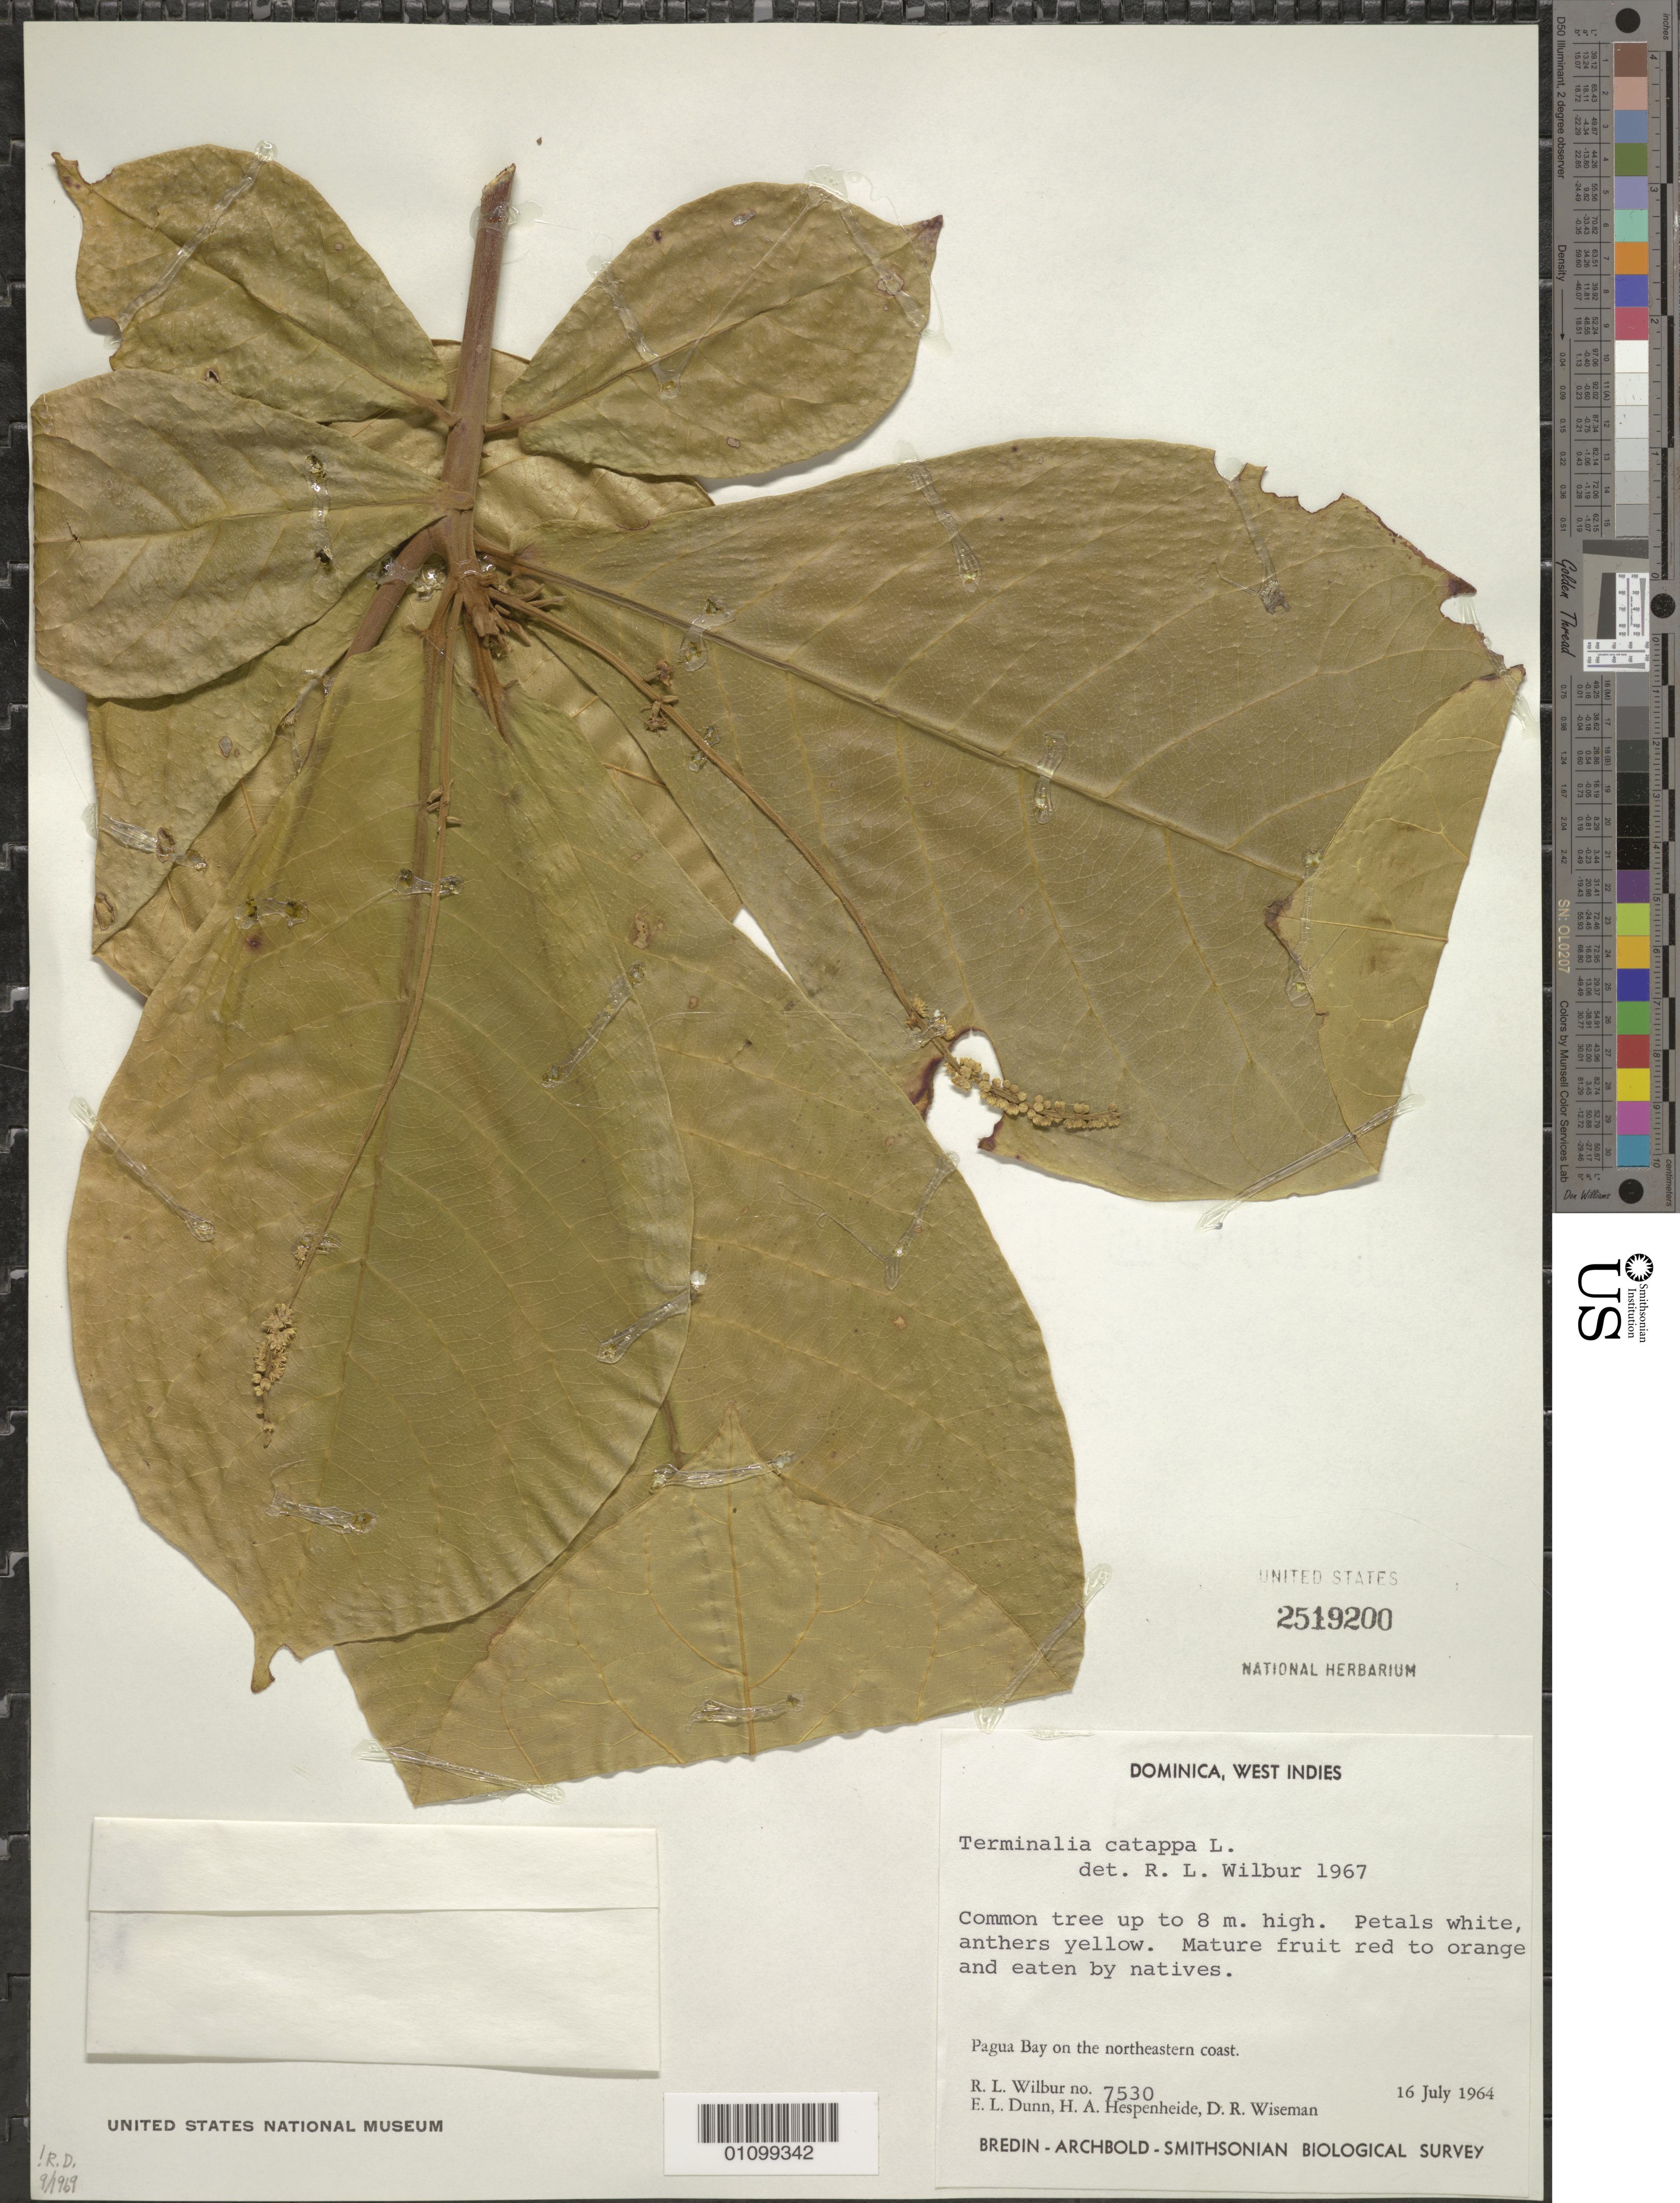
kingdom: Plantae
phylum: Tracheophyta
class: Magnoliopsida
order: Myrtales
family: Combretaceae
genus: Terminalia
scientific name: Terminalia catappa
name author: L.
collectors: R. L. Wilbur, E. Dunn, H. A. Hespenheide & D. R. Wiseman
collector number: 7530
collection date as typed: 16 Jul 1964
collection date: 1964-07-16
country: Dominica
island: Dominica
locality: Pagua Bay on NE coast.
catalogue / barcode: US 2519200